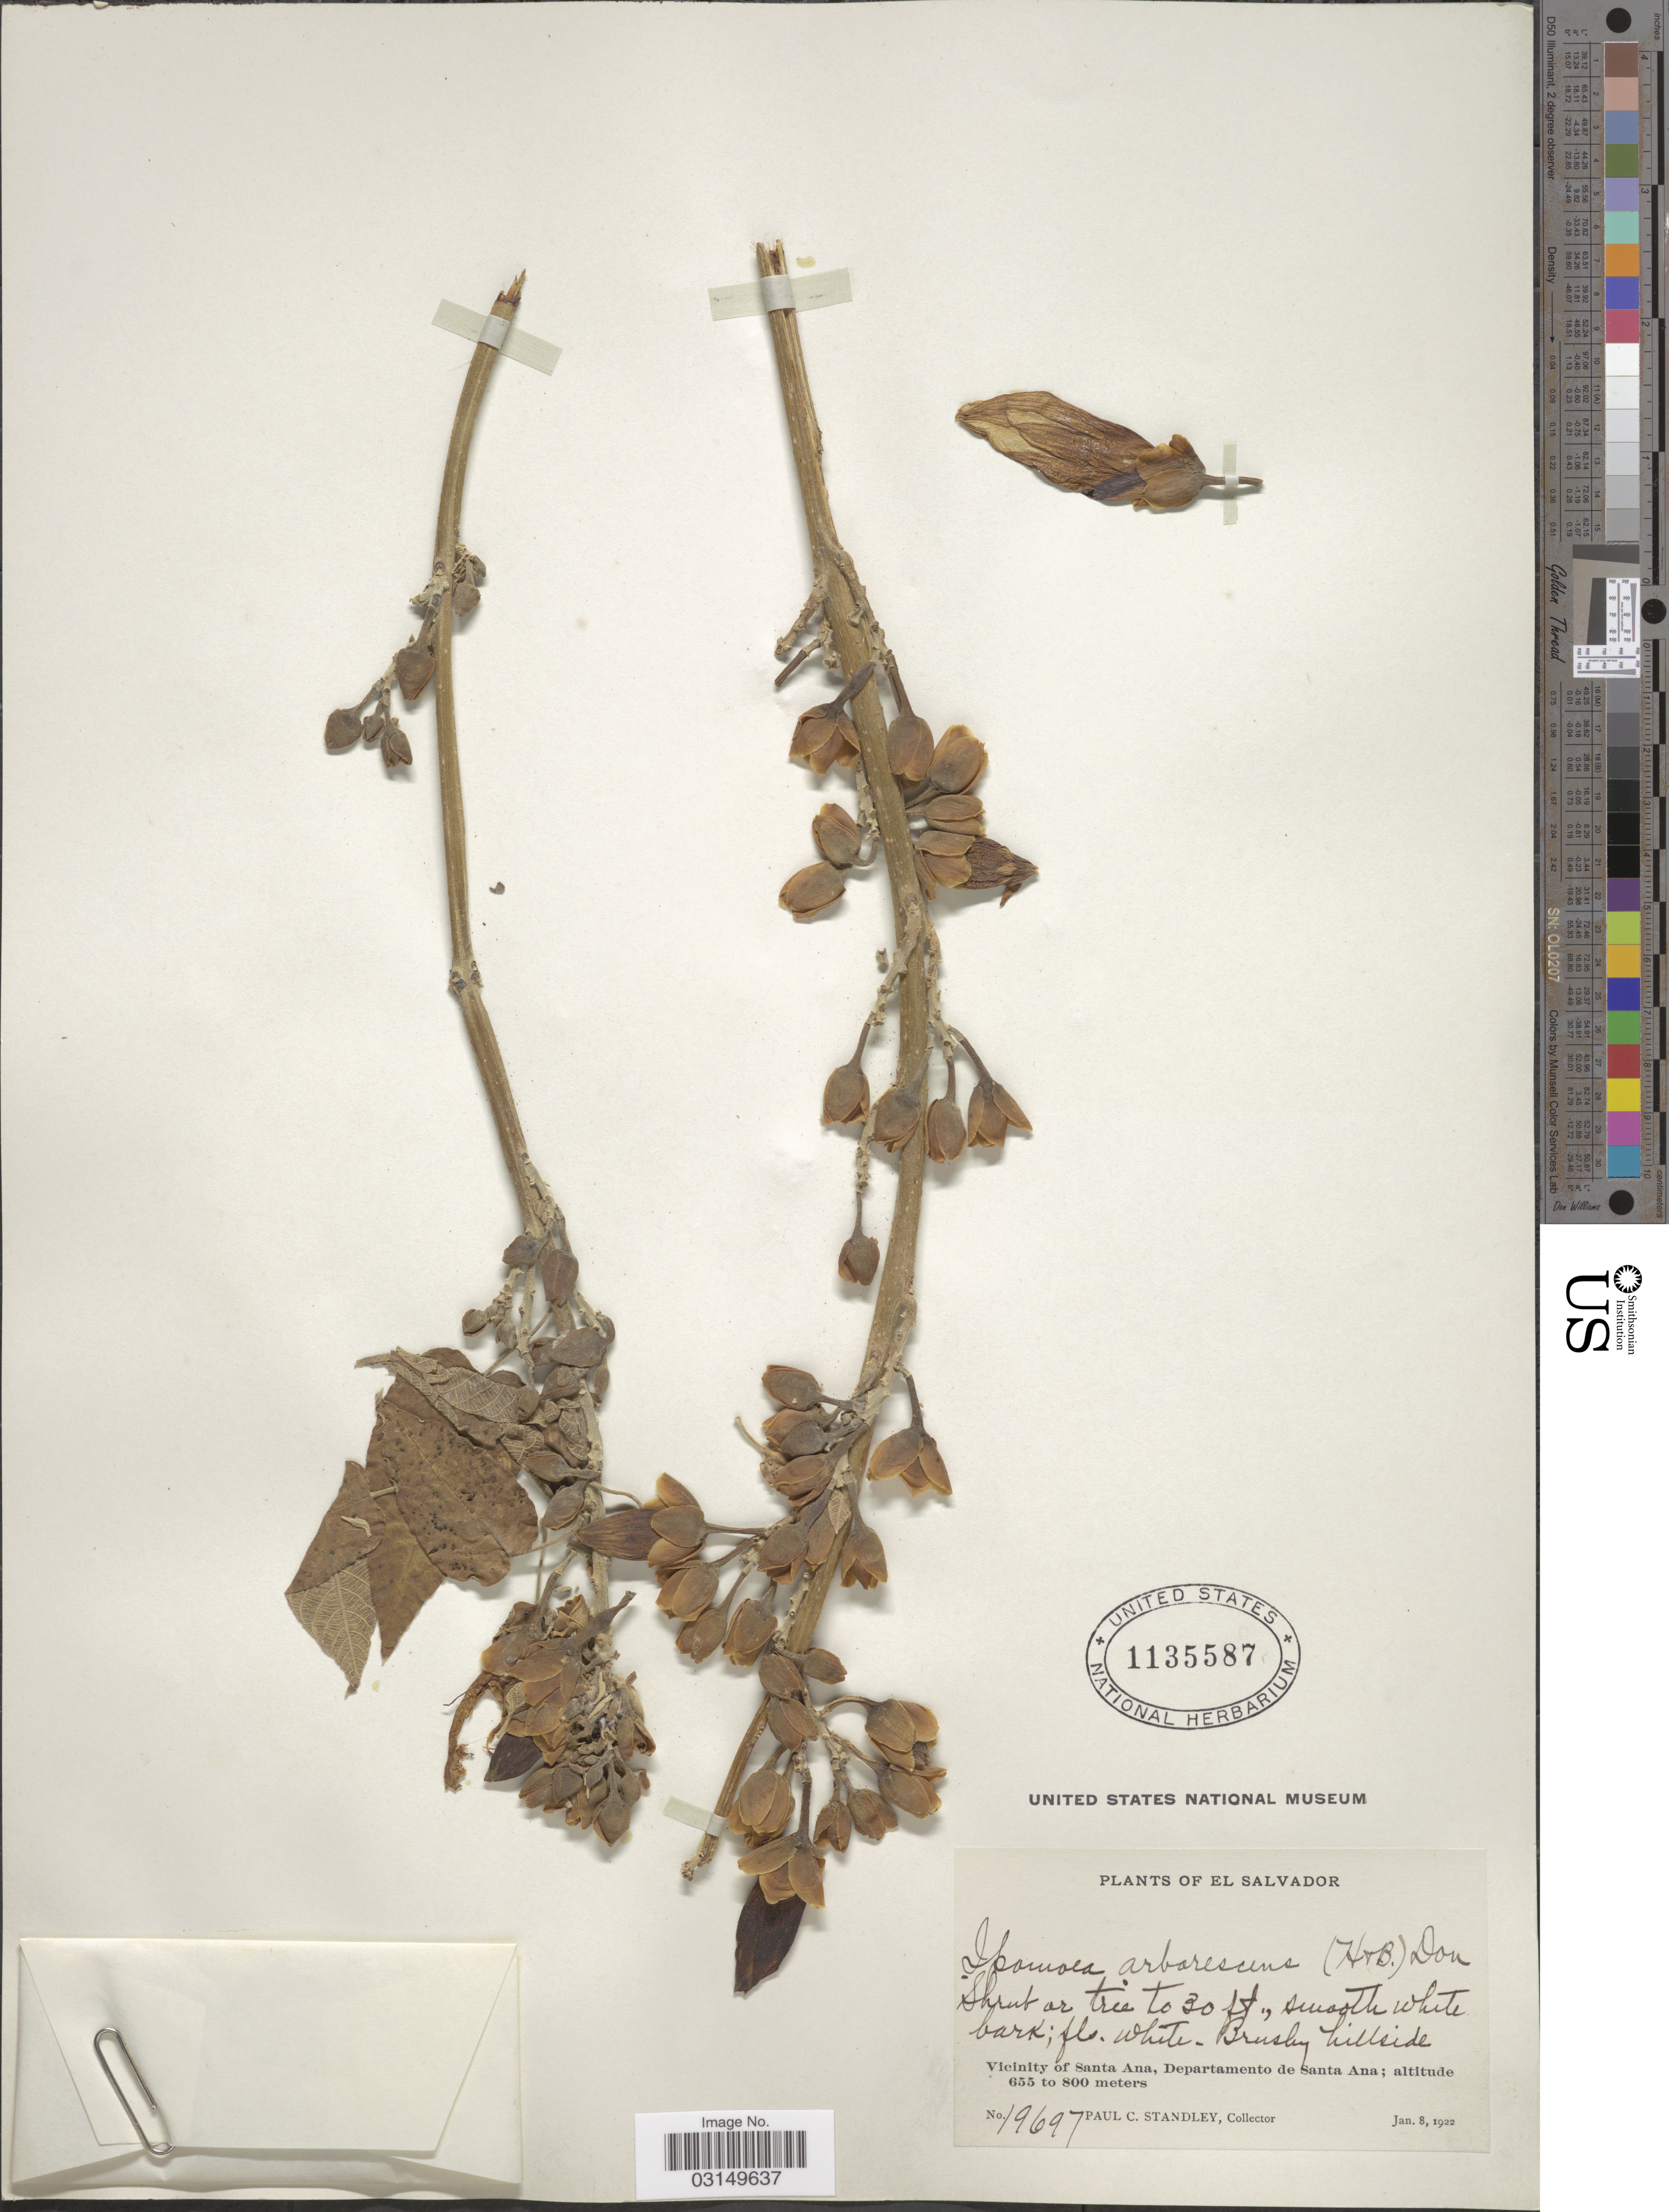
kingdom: Plantae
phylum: Tracheophyta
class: Magnoliopsida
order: Solanales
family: Convolvulaceae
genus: Ipomoea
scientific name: Ipomoea arborescens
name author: (Humb. & Bonpl. ex Willd.) G. Don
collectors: P. C. Standley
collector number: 19697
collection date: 1922-01-08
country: El Salvador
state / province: Santa Ana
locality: Vicinity of Santa Ana, Departamento de Santa Ana.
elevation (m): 655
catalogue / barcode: US 1135587